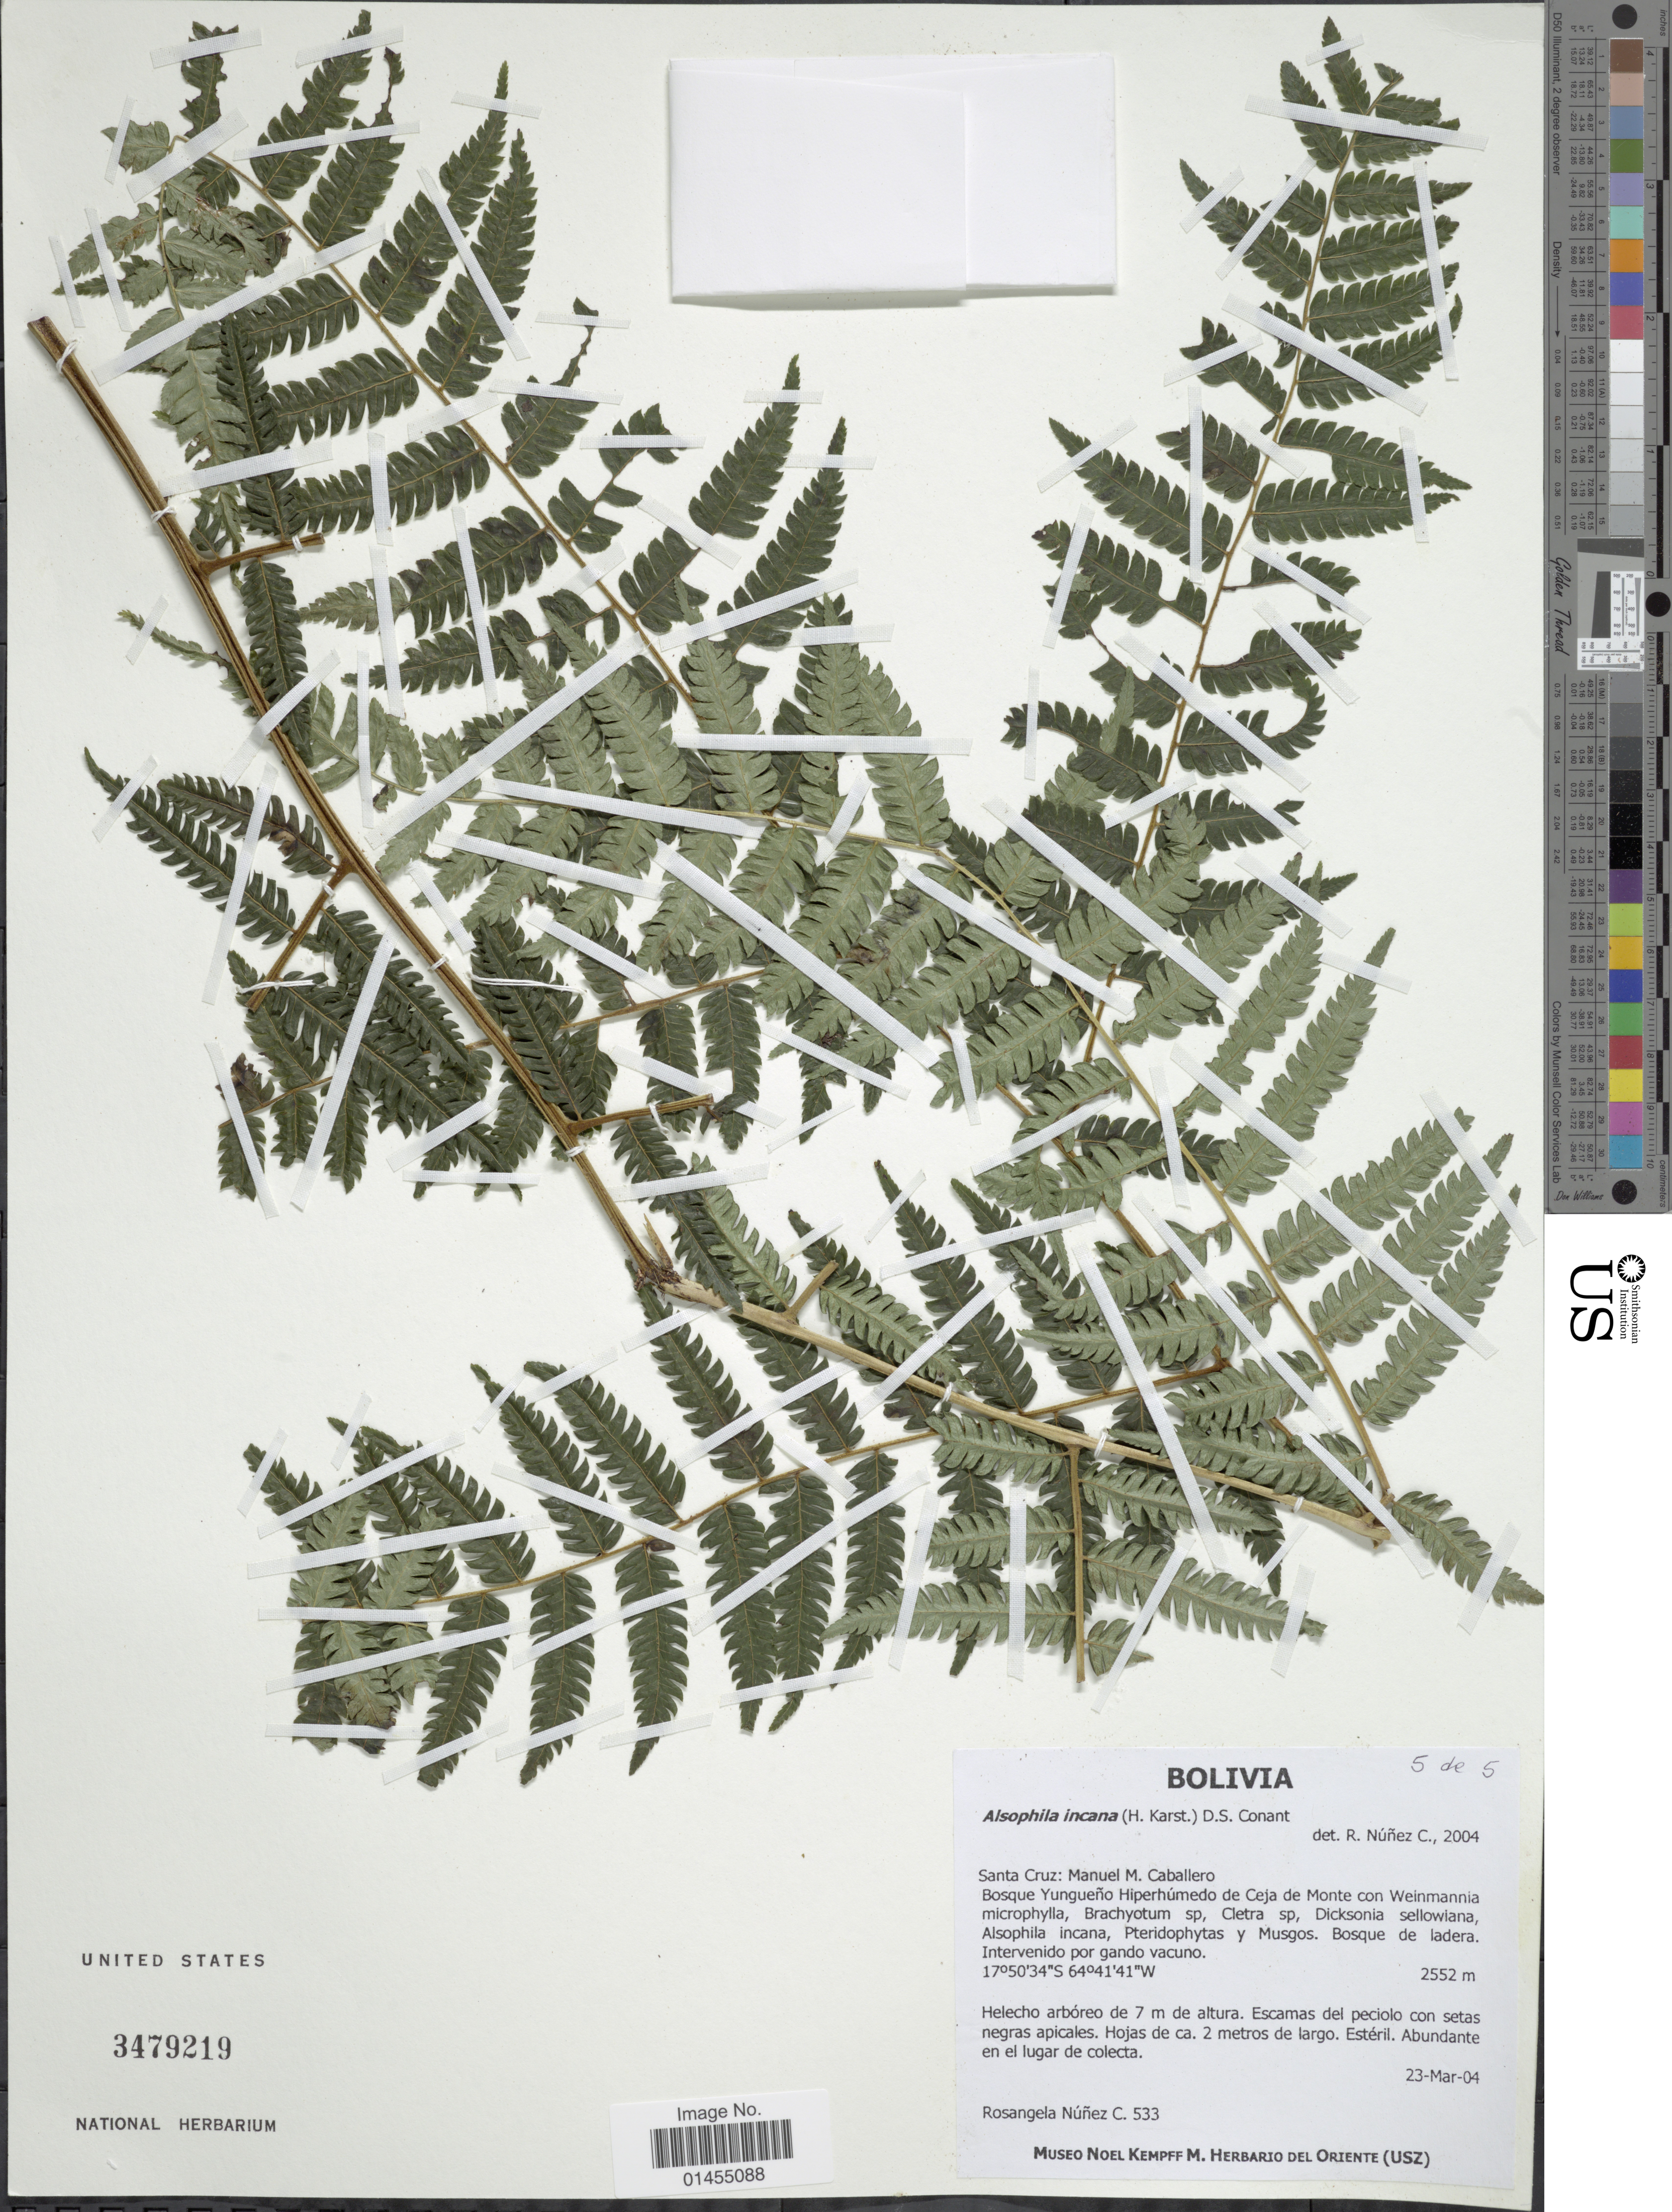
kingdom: Plantae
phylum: Tracheophyta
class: Polypodiopsida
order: Cyatheales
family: Cyatheaceae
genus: Alsophila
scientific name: Alsophila incana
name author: (H. Karst.) D.S. Conant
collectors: R. Núñez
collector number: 533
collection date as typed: Transcribed d/m/y: 23/3/4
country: Bolivia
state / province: Santa Cruz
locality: Manuel M. Caballero. Bosque Yungueño Hiperhúmedo de Ceja de Monte con Weinmannia microphylla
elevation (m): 2552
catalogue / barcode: US 3479219